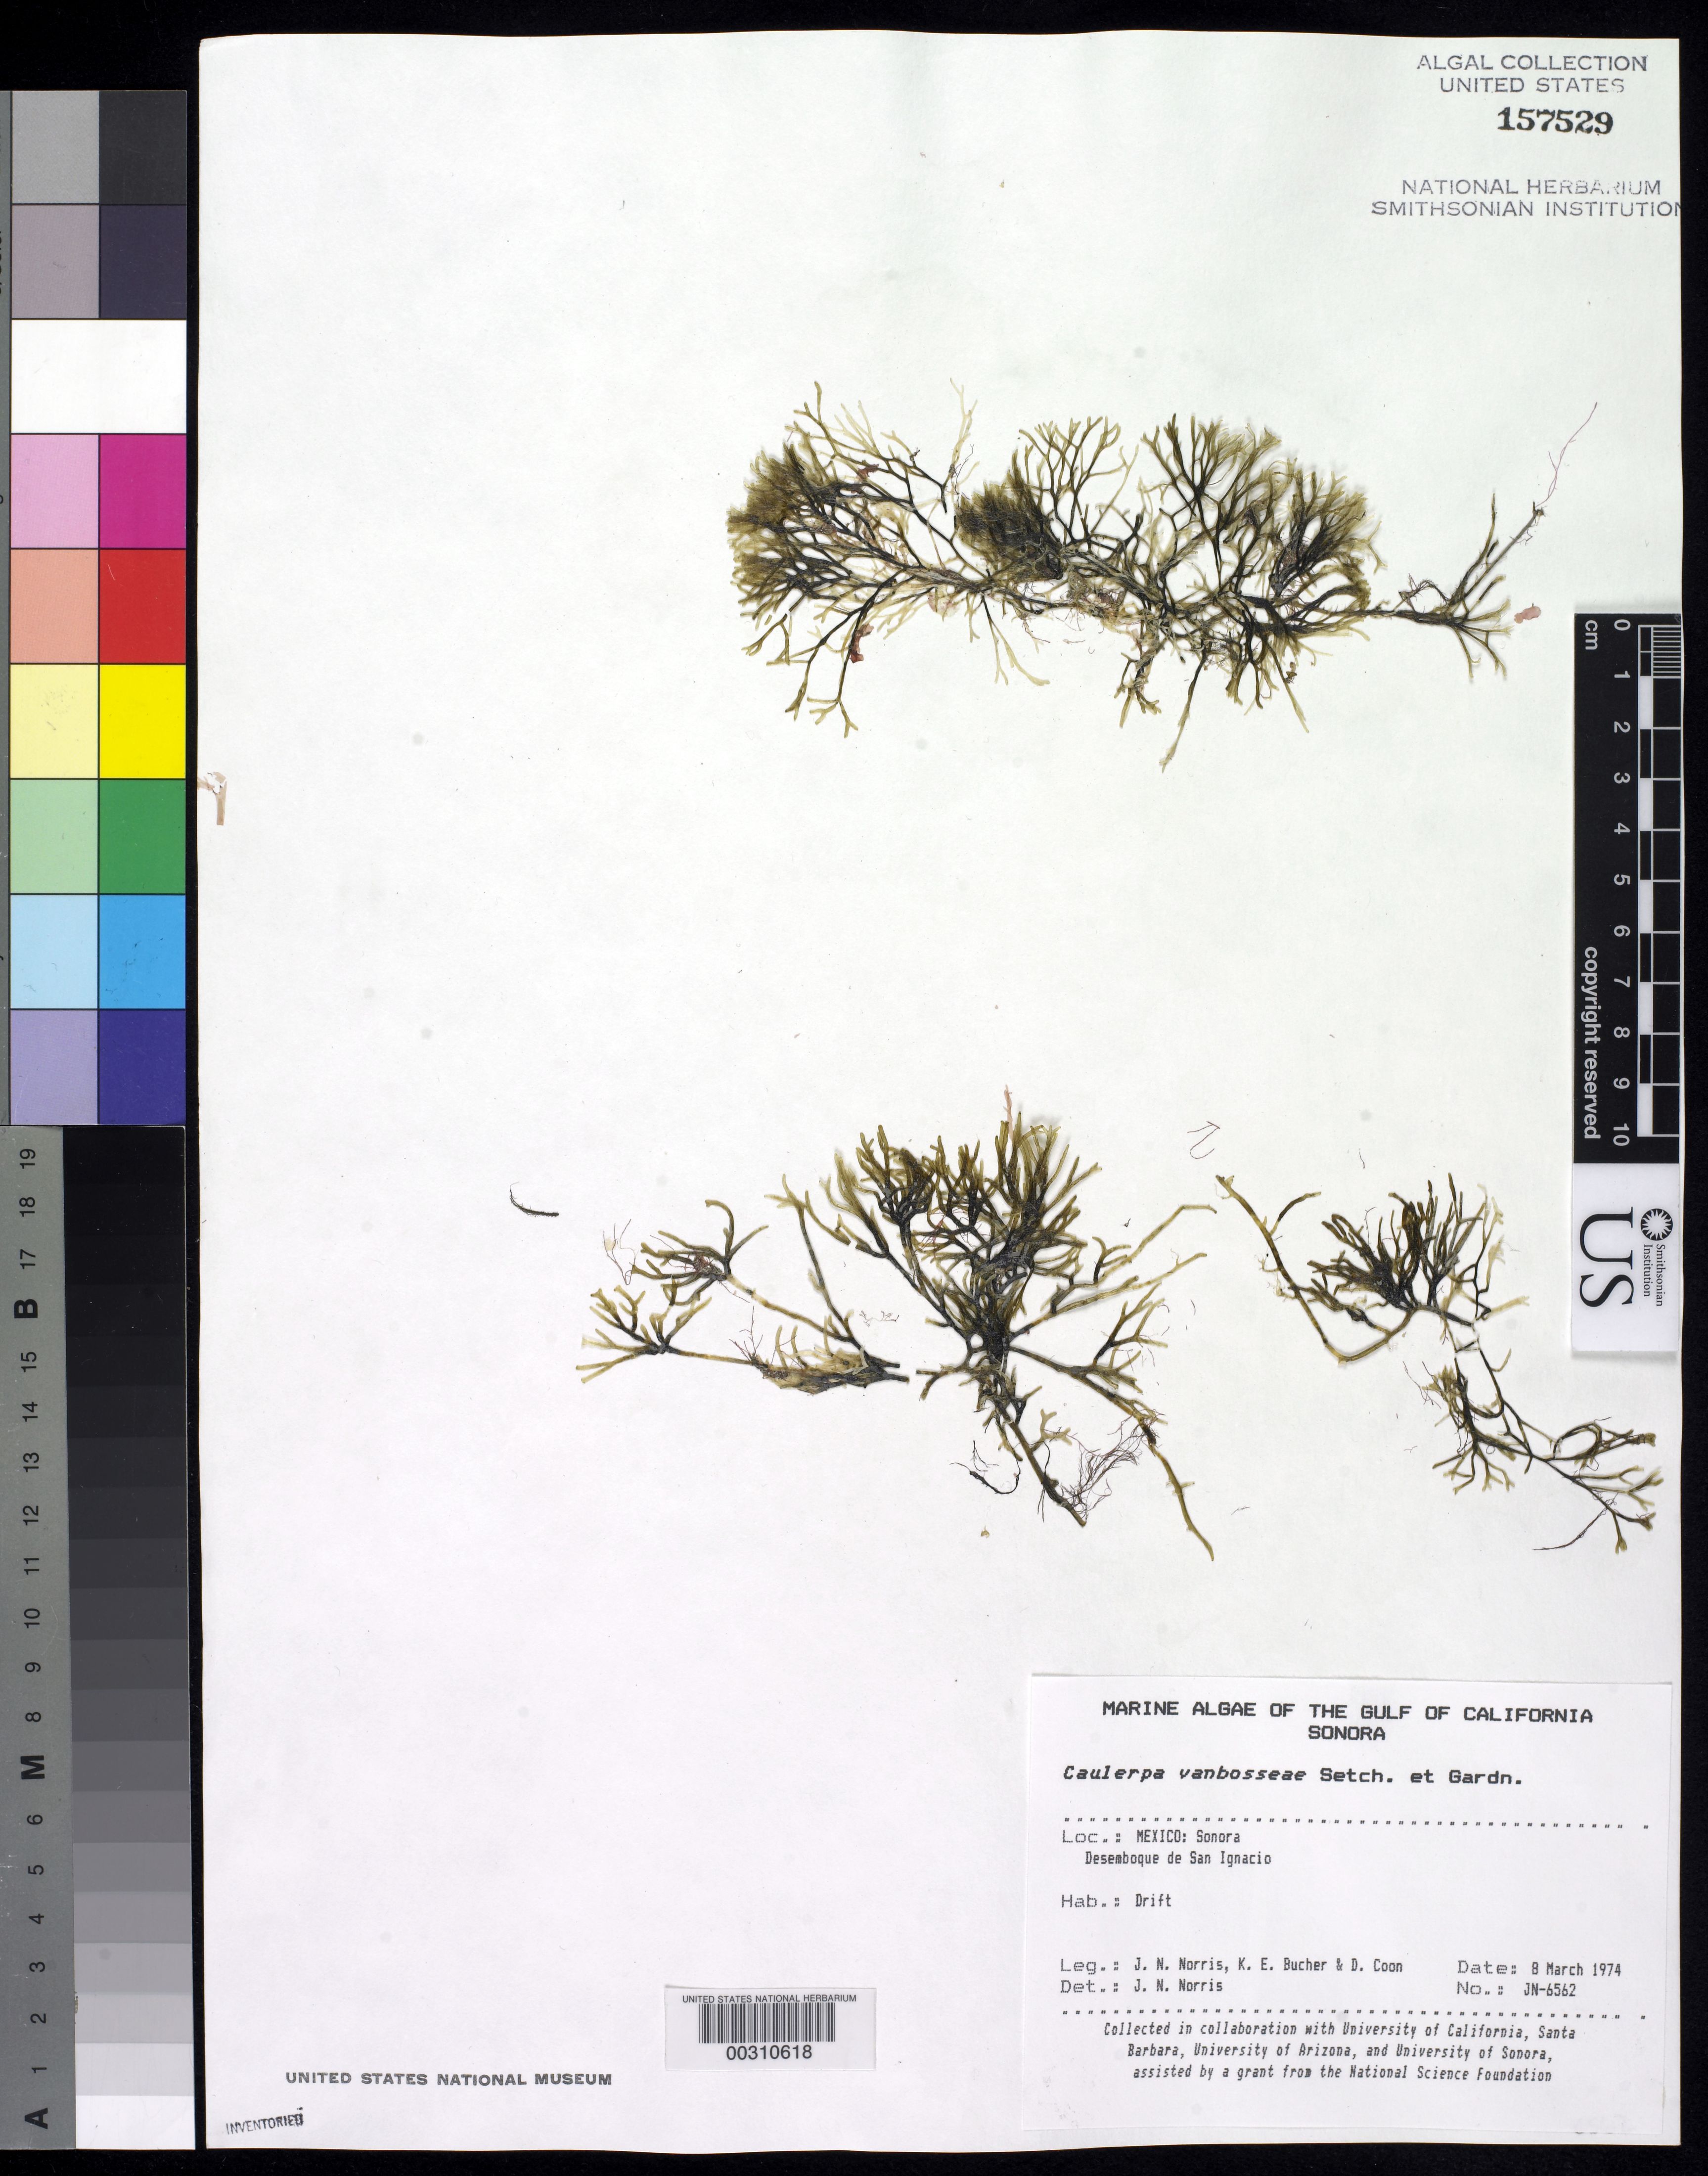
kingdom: Plantae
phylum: Chlorophyta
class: Ulvophyceae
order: Ulvales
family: Ulvaceae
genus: Ulva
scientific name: Ulva linza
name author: L.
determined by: Algae name updating Project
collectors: J. N. Norris, K. E. Bucher & D. Coon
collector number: JN-6562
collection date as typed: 08 Mar 1974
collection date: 1974-03-08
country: Mexico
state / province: Sonora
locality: Desemboque de San Ignacio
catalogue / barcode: US 157529